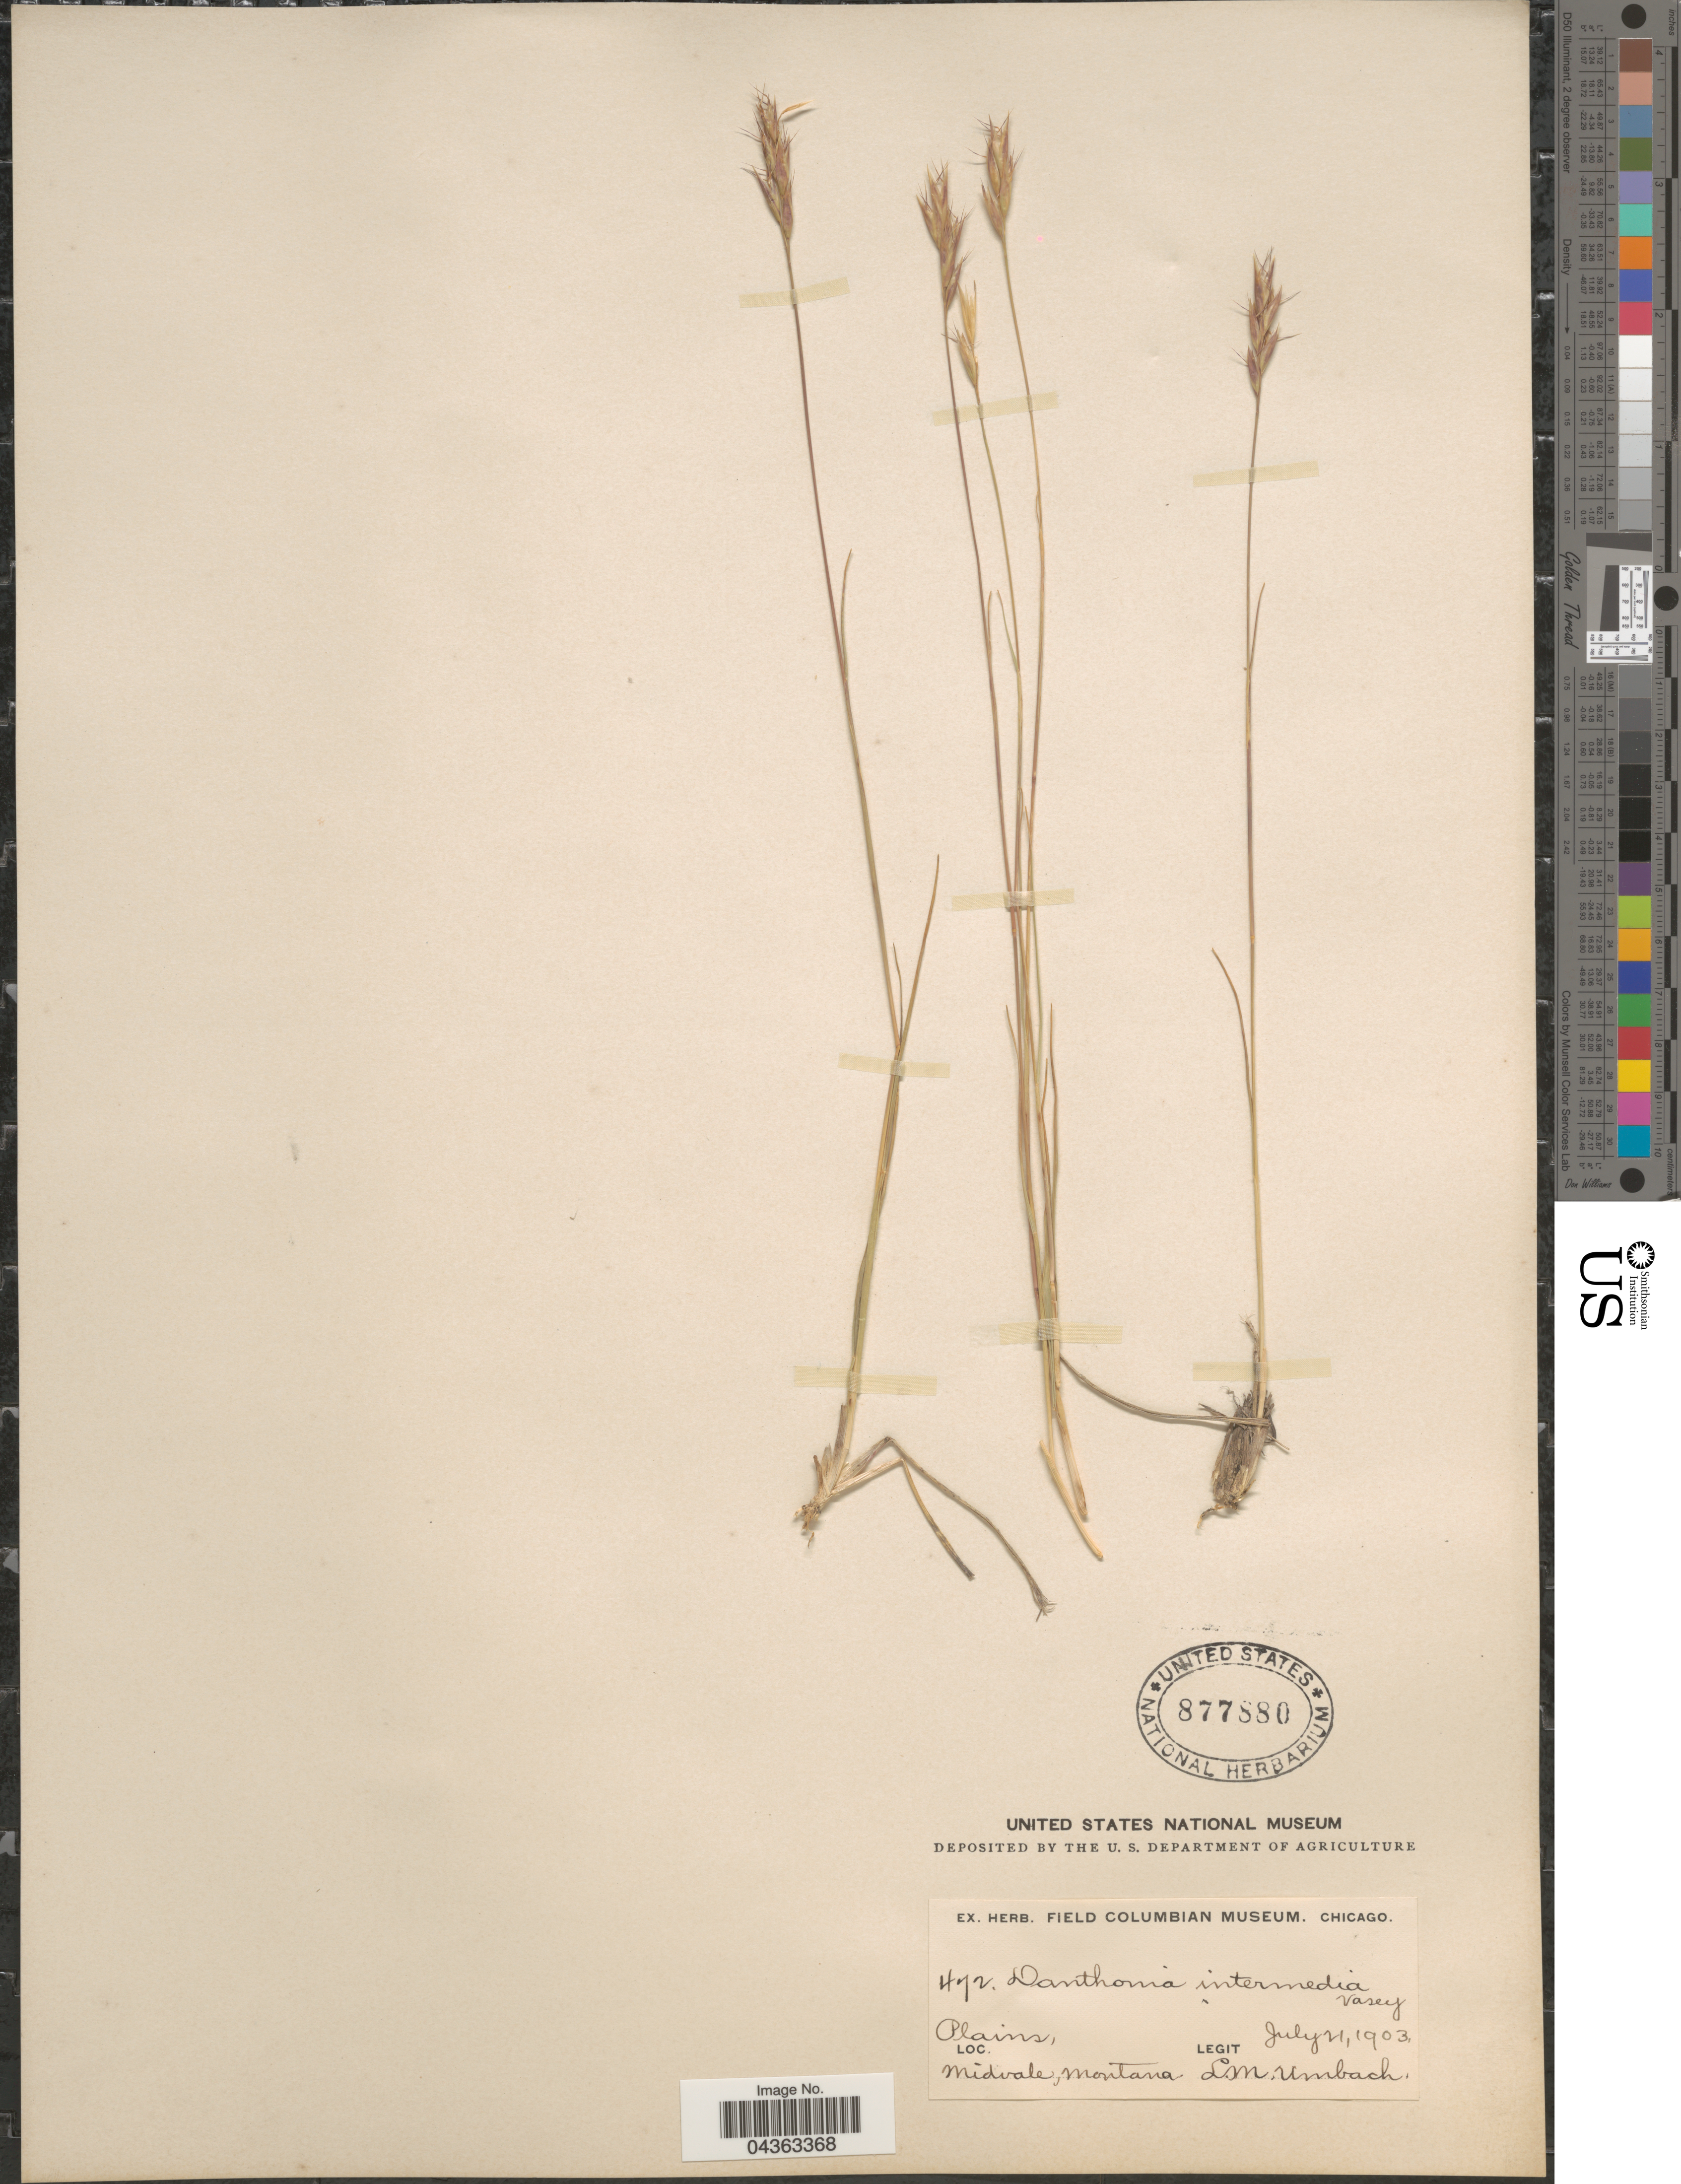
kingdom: Plantae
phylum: Tracheophyta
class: Liliopsida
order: Poales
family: Poaceae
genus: Danthonia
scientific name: Danthonia intermedia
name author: Vasey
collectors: L. M. Umbach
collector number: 472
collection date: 1903-07-21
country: United States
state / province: Montana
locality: Plains, Midvale.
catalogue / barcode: US 877880